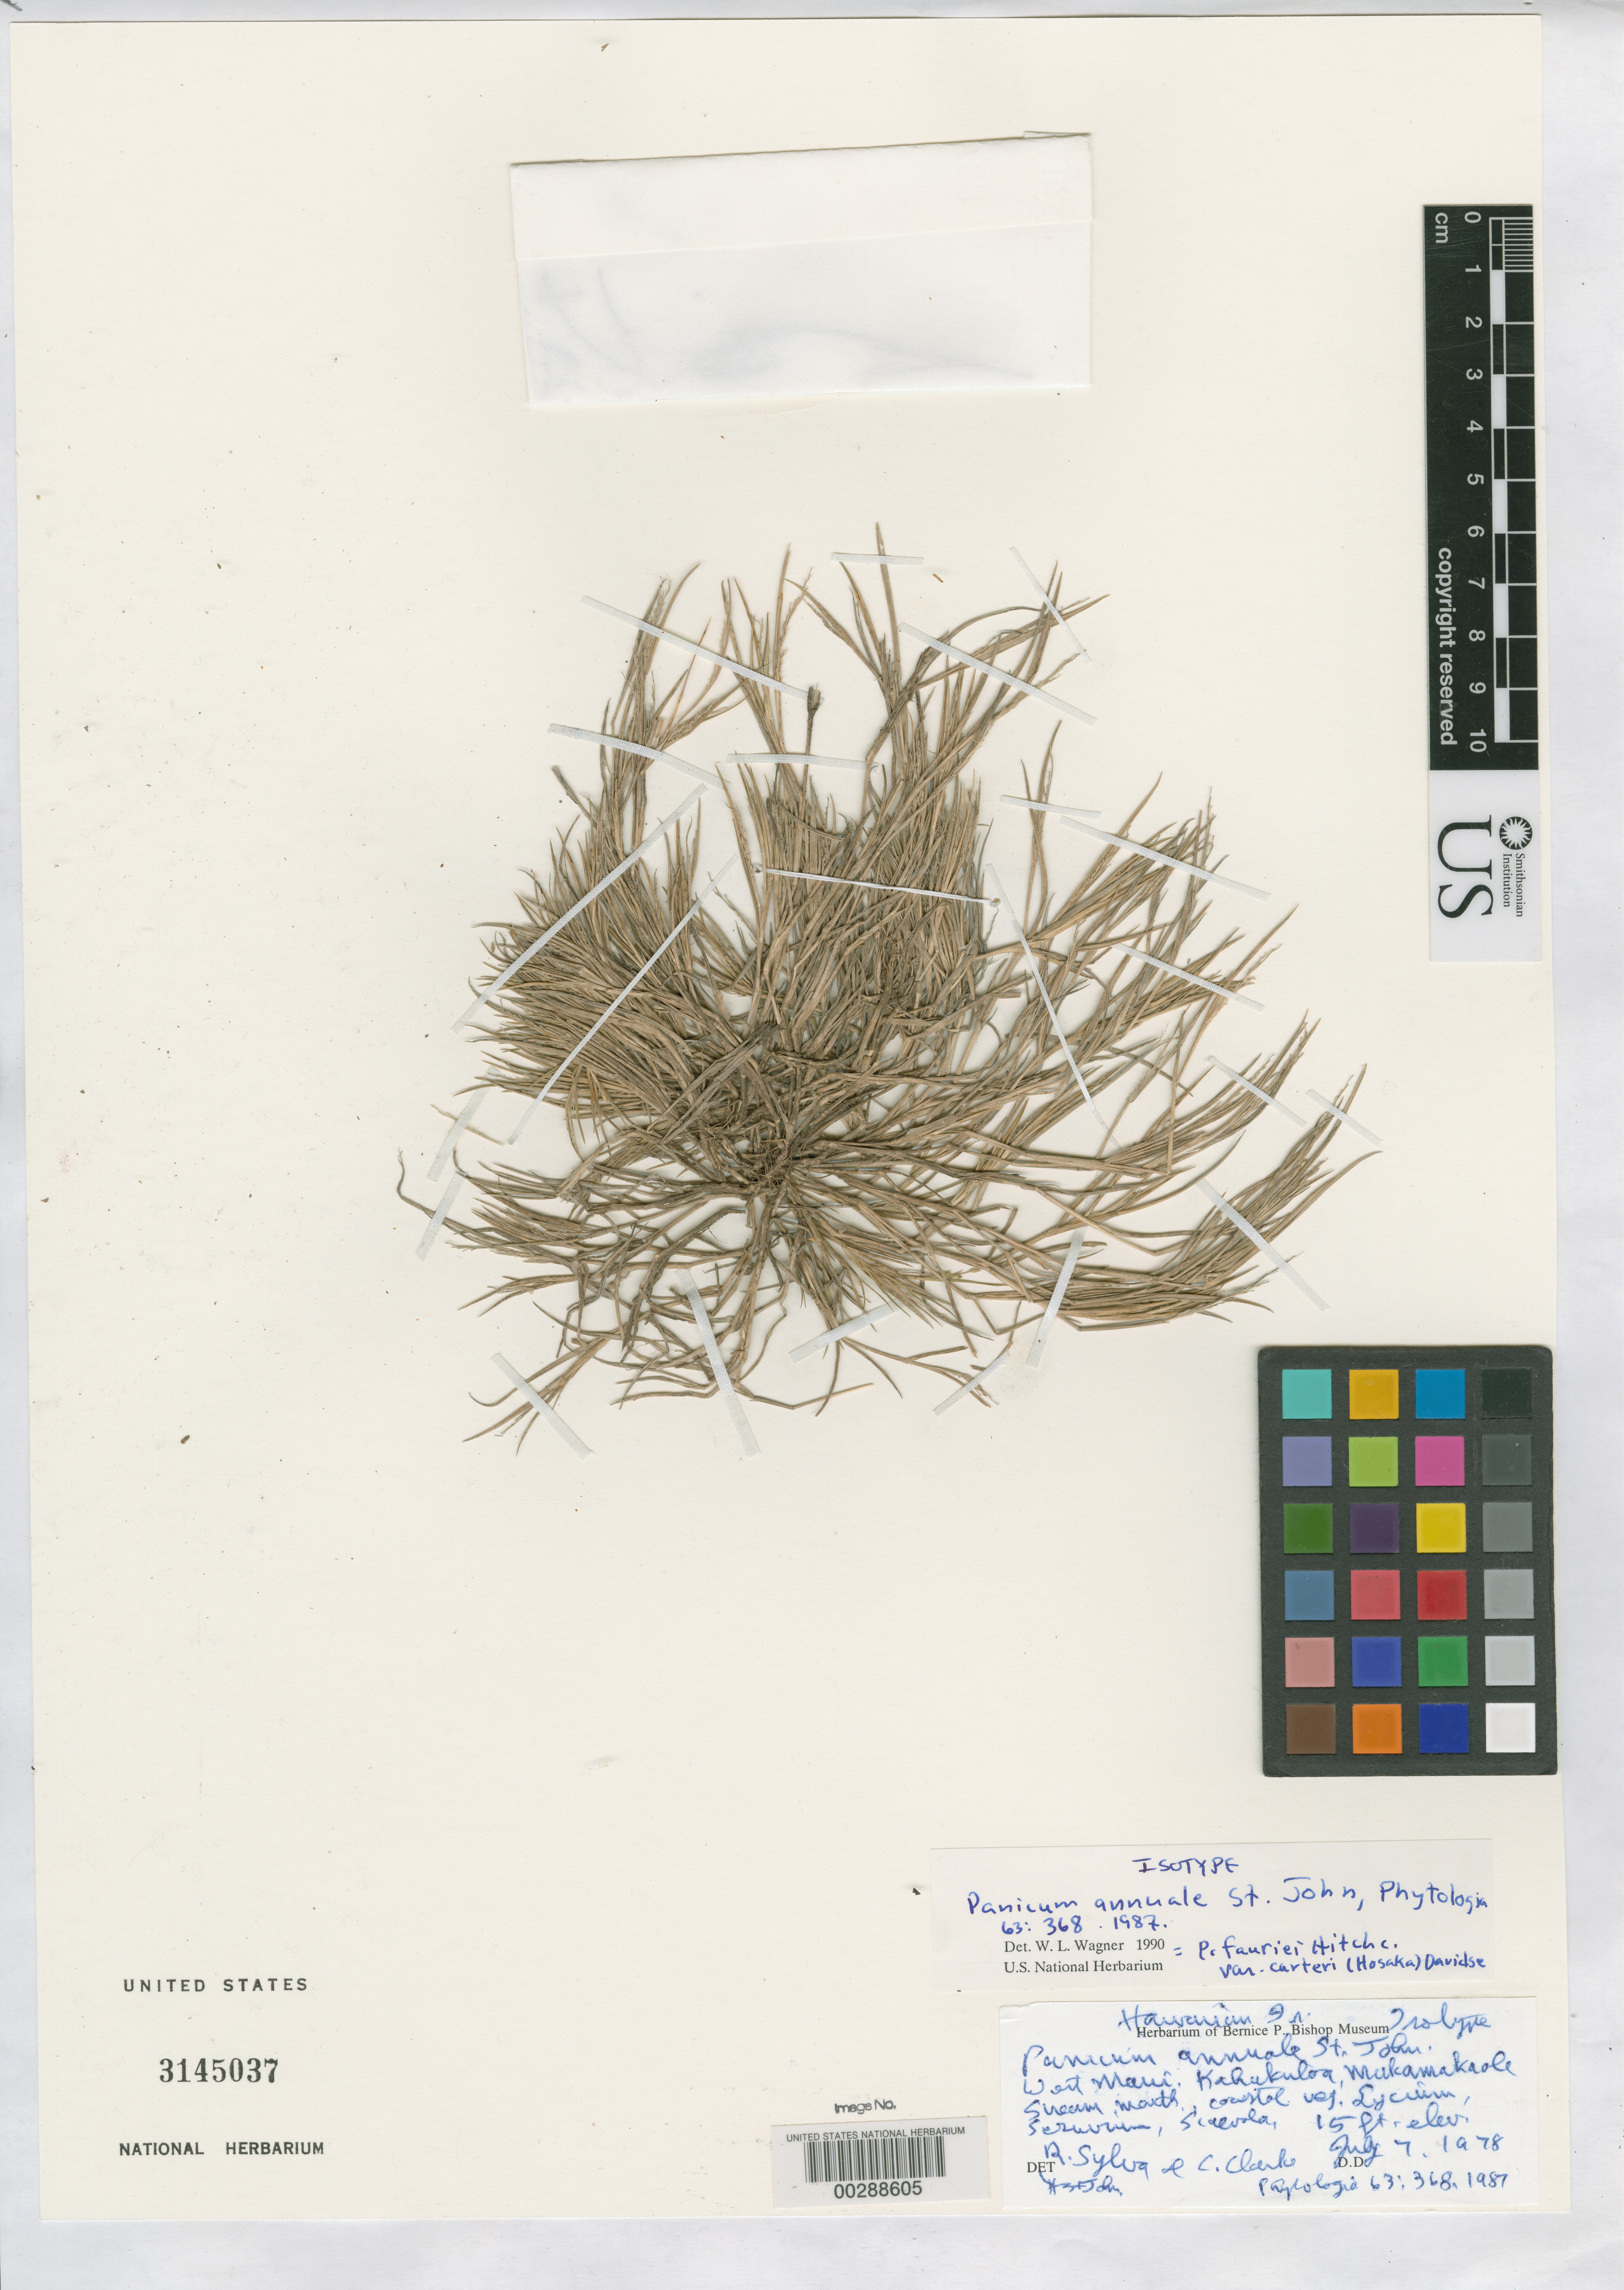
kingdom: Plantae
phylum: Tracheophyta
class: Liliopsida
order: Poales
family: Poaceae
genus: Panicum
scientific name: Panicum annuale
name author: H. St. John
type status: Isotype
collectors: R. Sylva & C. Clarke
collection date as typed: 07 Jul 1978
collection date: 1978-07-07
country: United States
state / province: Hawaii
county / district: Maui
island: Maui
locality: Western Maui, Kahakuloa, Mukamakoale.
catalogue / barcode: US 3145037